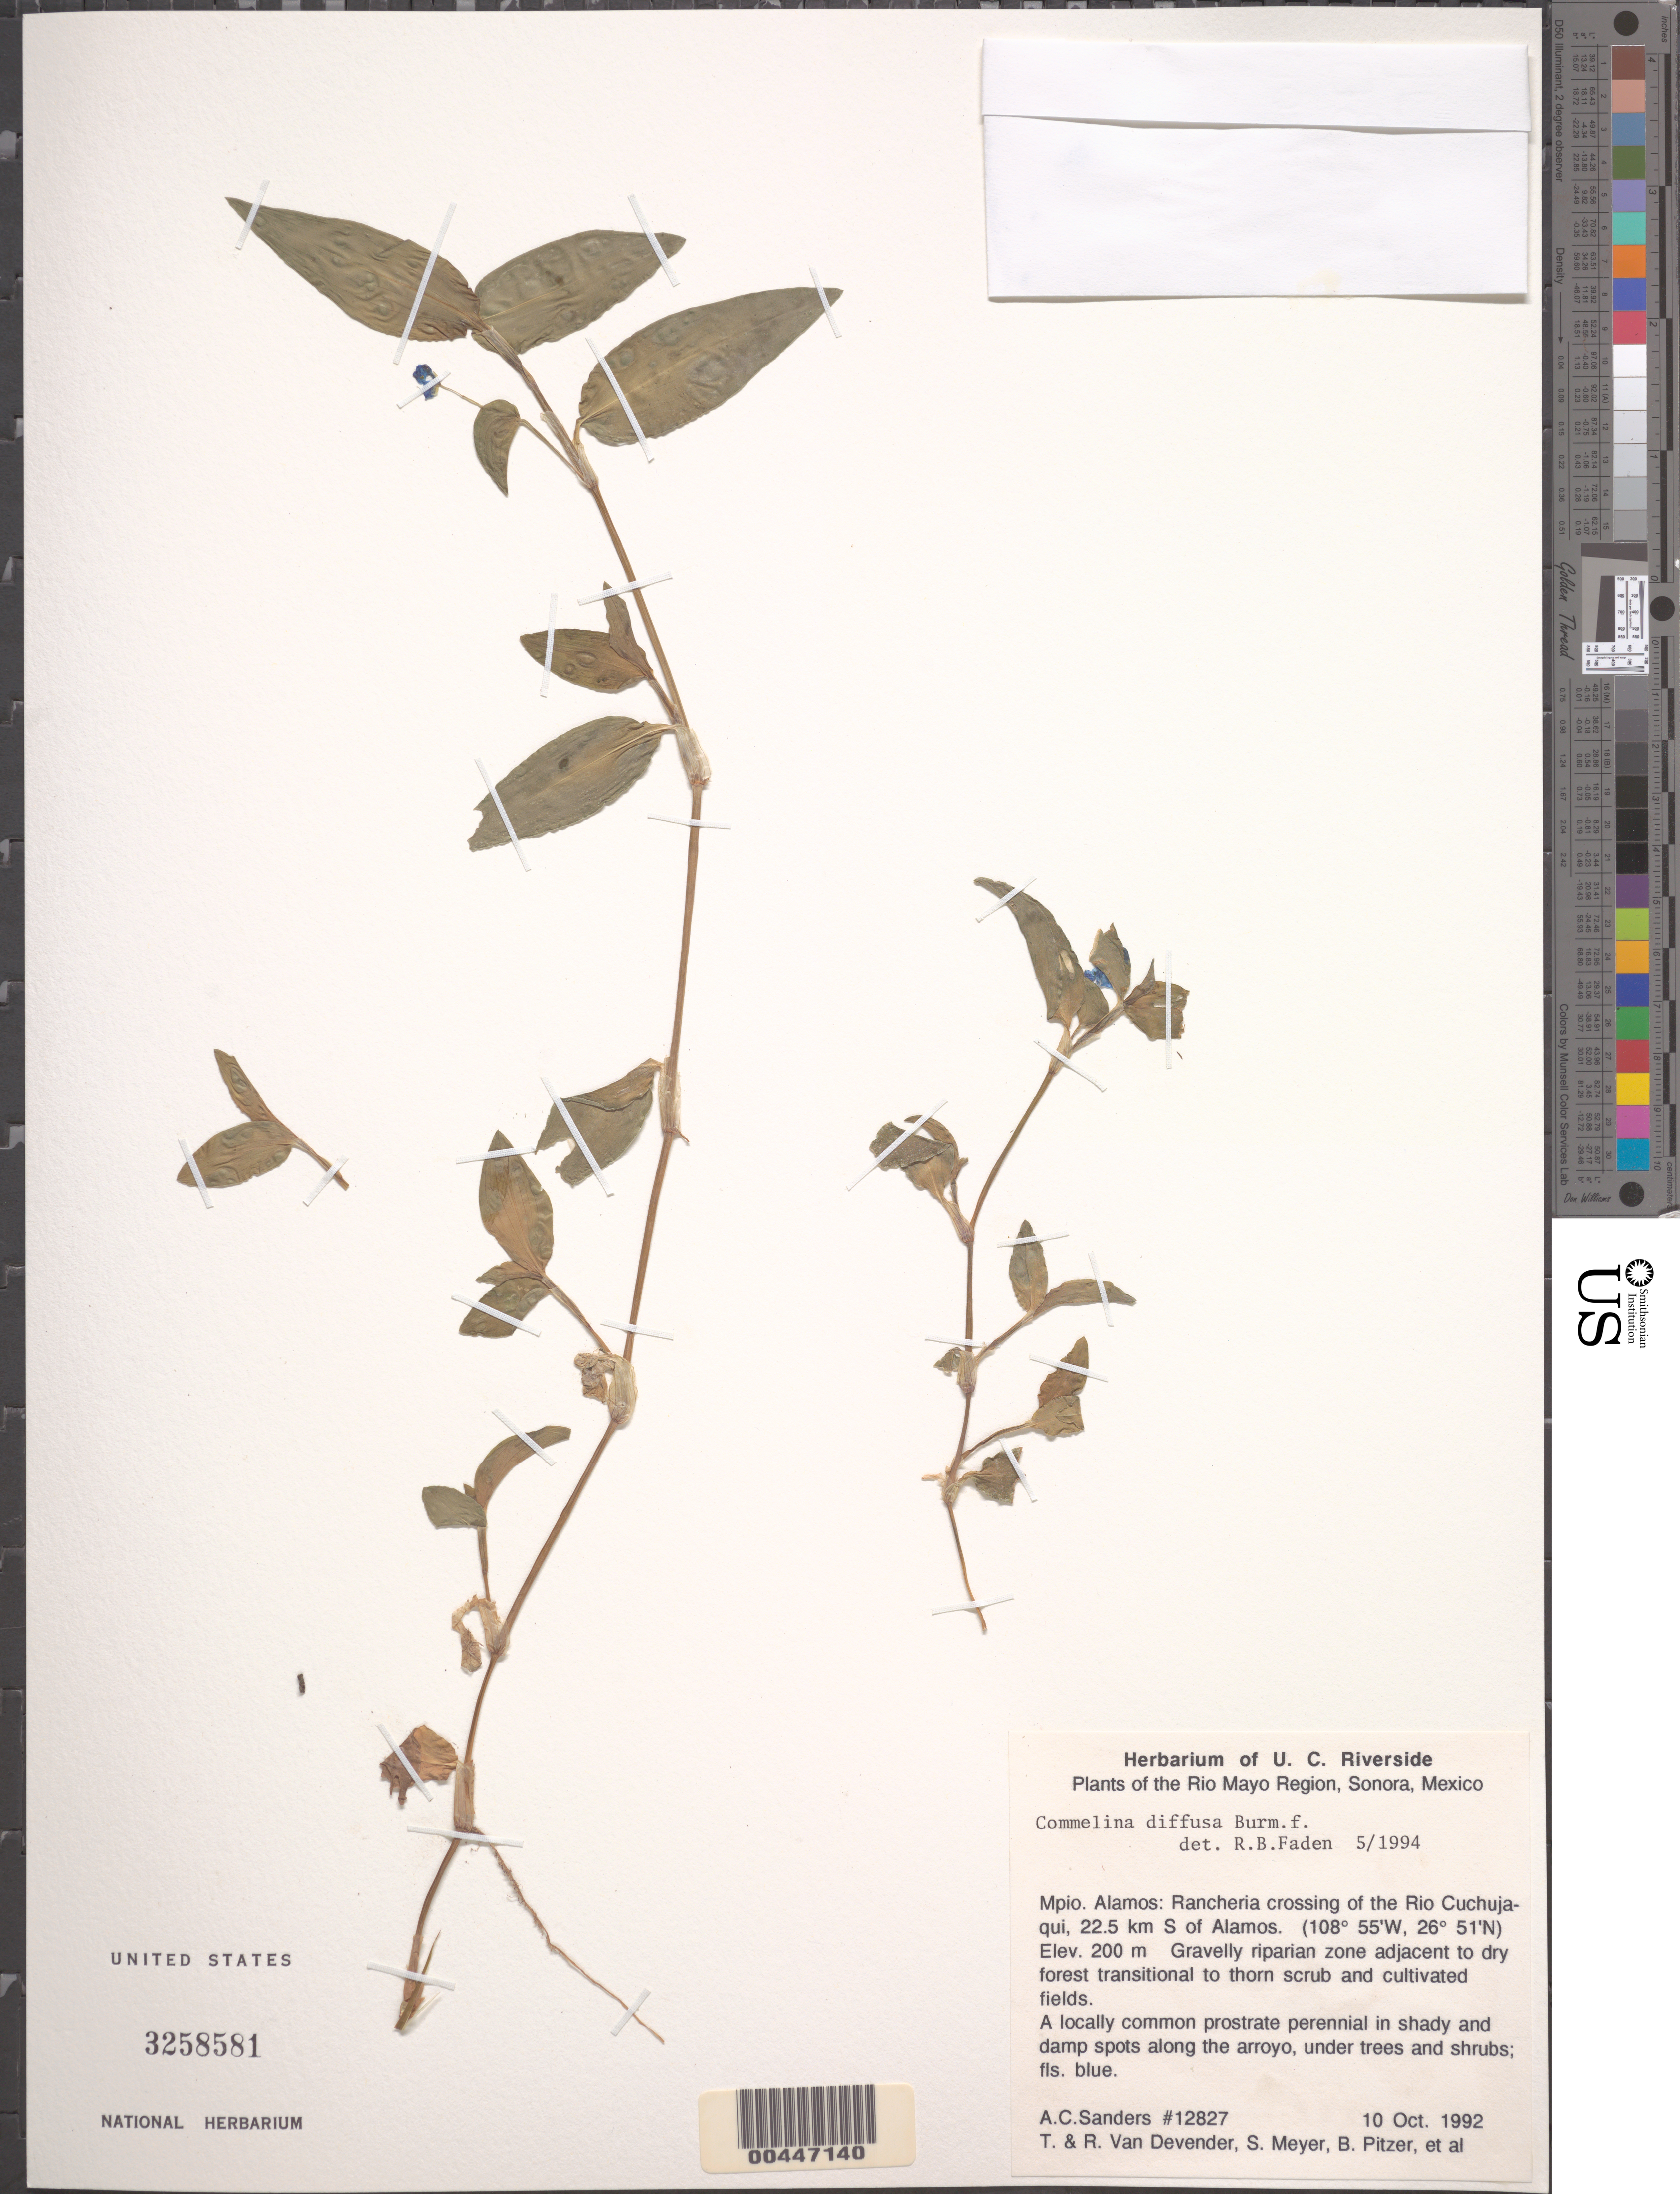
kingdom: Plantae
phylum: Tracheophyta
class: Liliopsida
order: Commelinales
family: Commelinaceae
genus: Commelina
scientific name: Commelina diffusa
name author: Burm. f.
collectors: A. Sanders, T. R. Van Devender, R. K. Van Devender, S. Meyer & B. Pitzer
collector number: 12827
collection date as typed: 10 Oct 1992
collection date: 1992-10-10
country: Mexico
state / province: Sonora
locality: Rio mayo, Alamos, rancheria, rio cuchujaqui, S of Alamos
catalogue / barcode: US 3258581